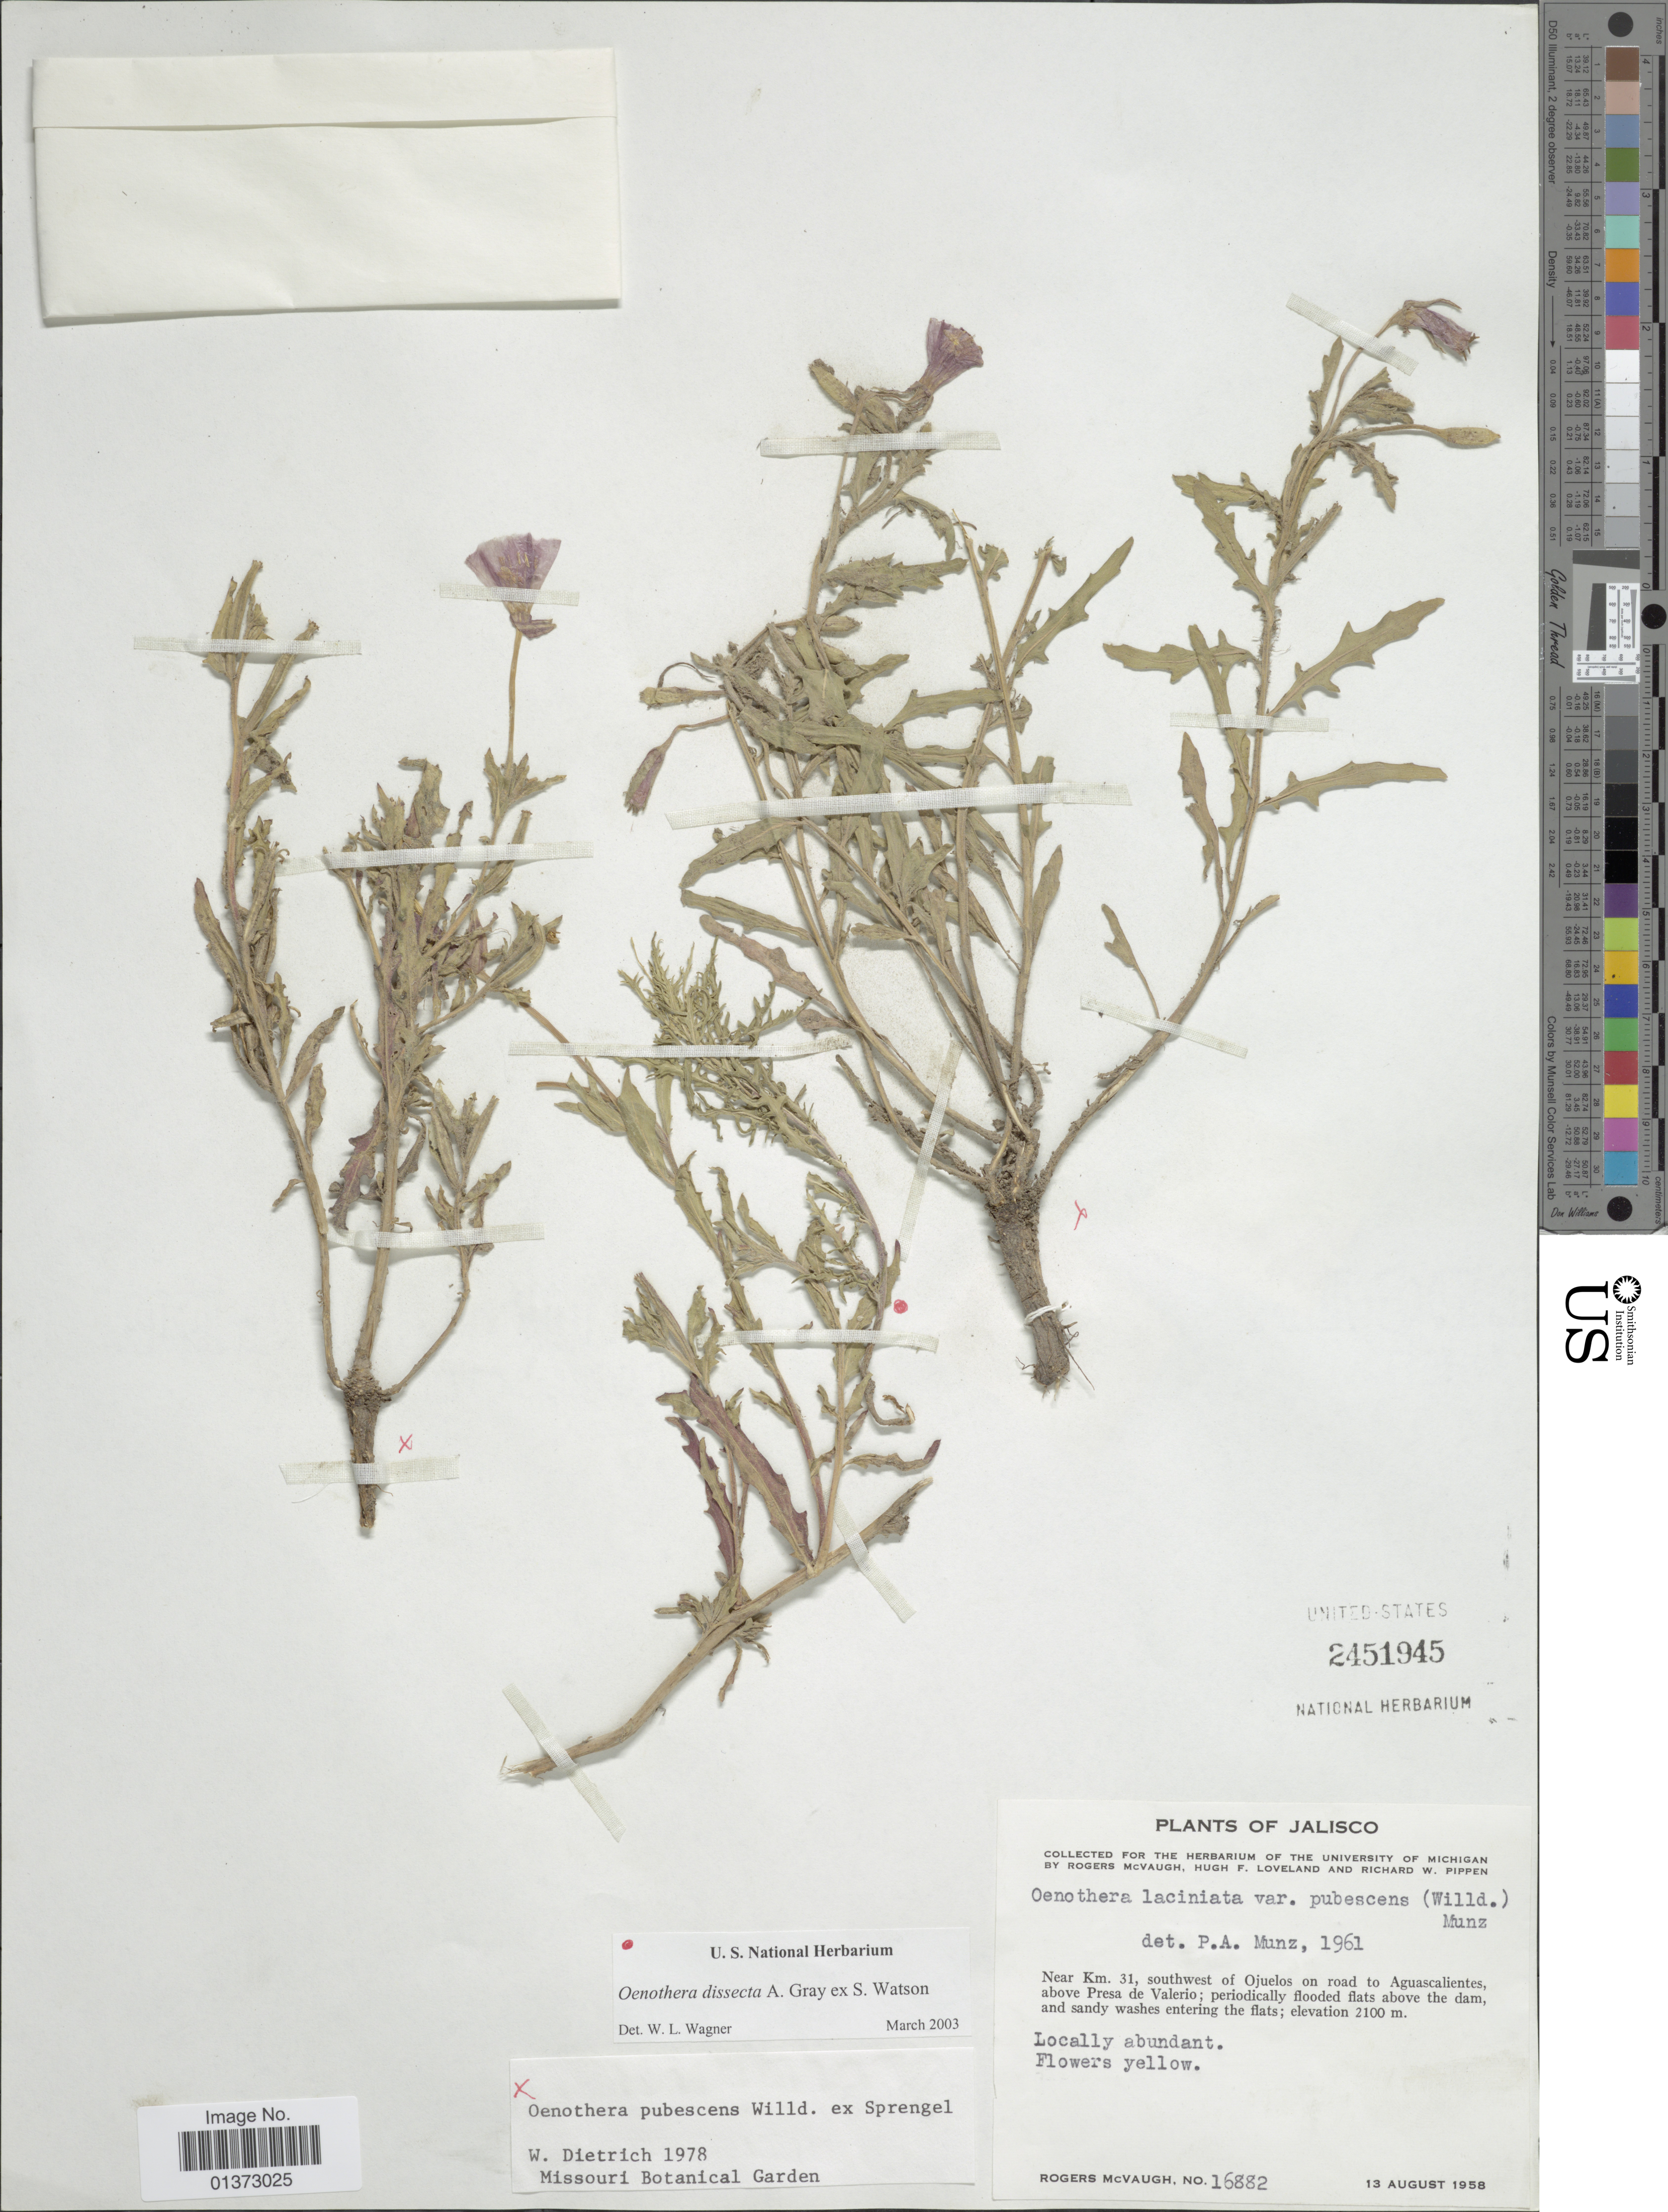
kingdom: Plantae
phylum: Tracheophyta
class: Magnoliopsida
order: Myrtales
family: Onagraceae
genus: Oenothera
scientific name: Oenothera pubescens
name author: Willd. ex Spreng.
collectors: R. McVaugh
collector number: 16882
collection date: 1958-08-13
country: Mexico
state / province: Jalisco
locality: Near km 31, southwest of Ojuelos on road to Aguascalientes, above Presa de Valerio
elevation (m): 2100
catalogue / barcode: US 2451945